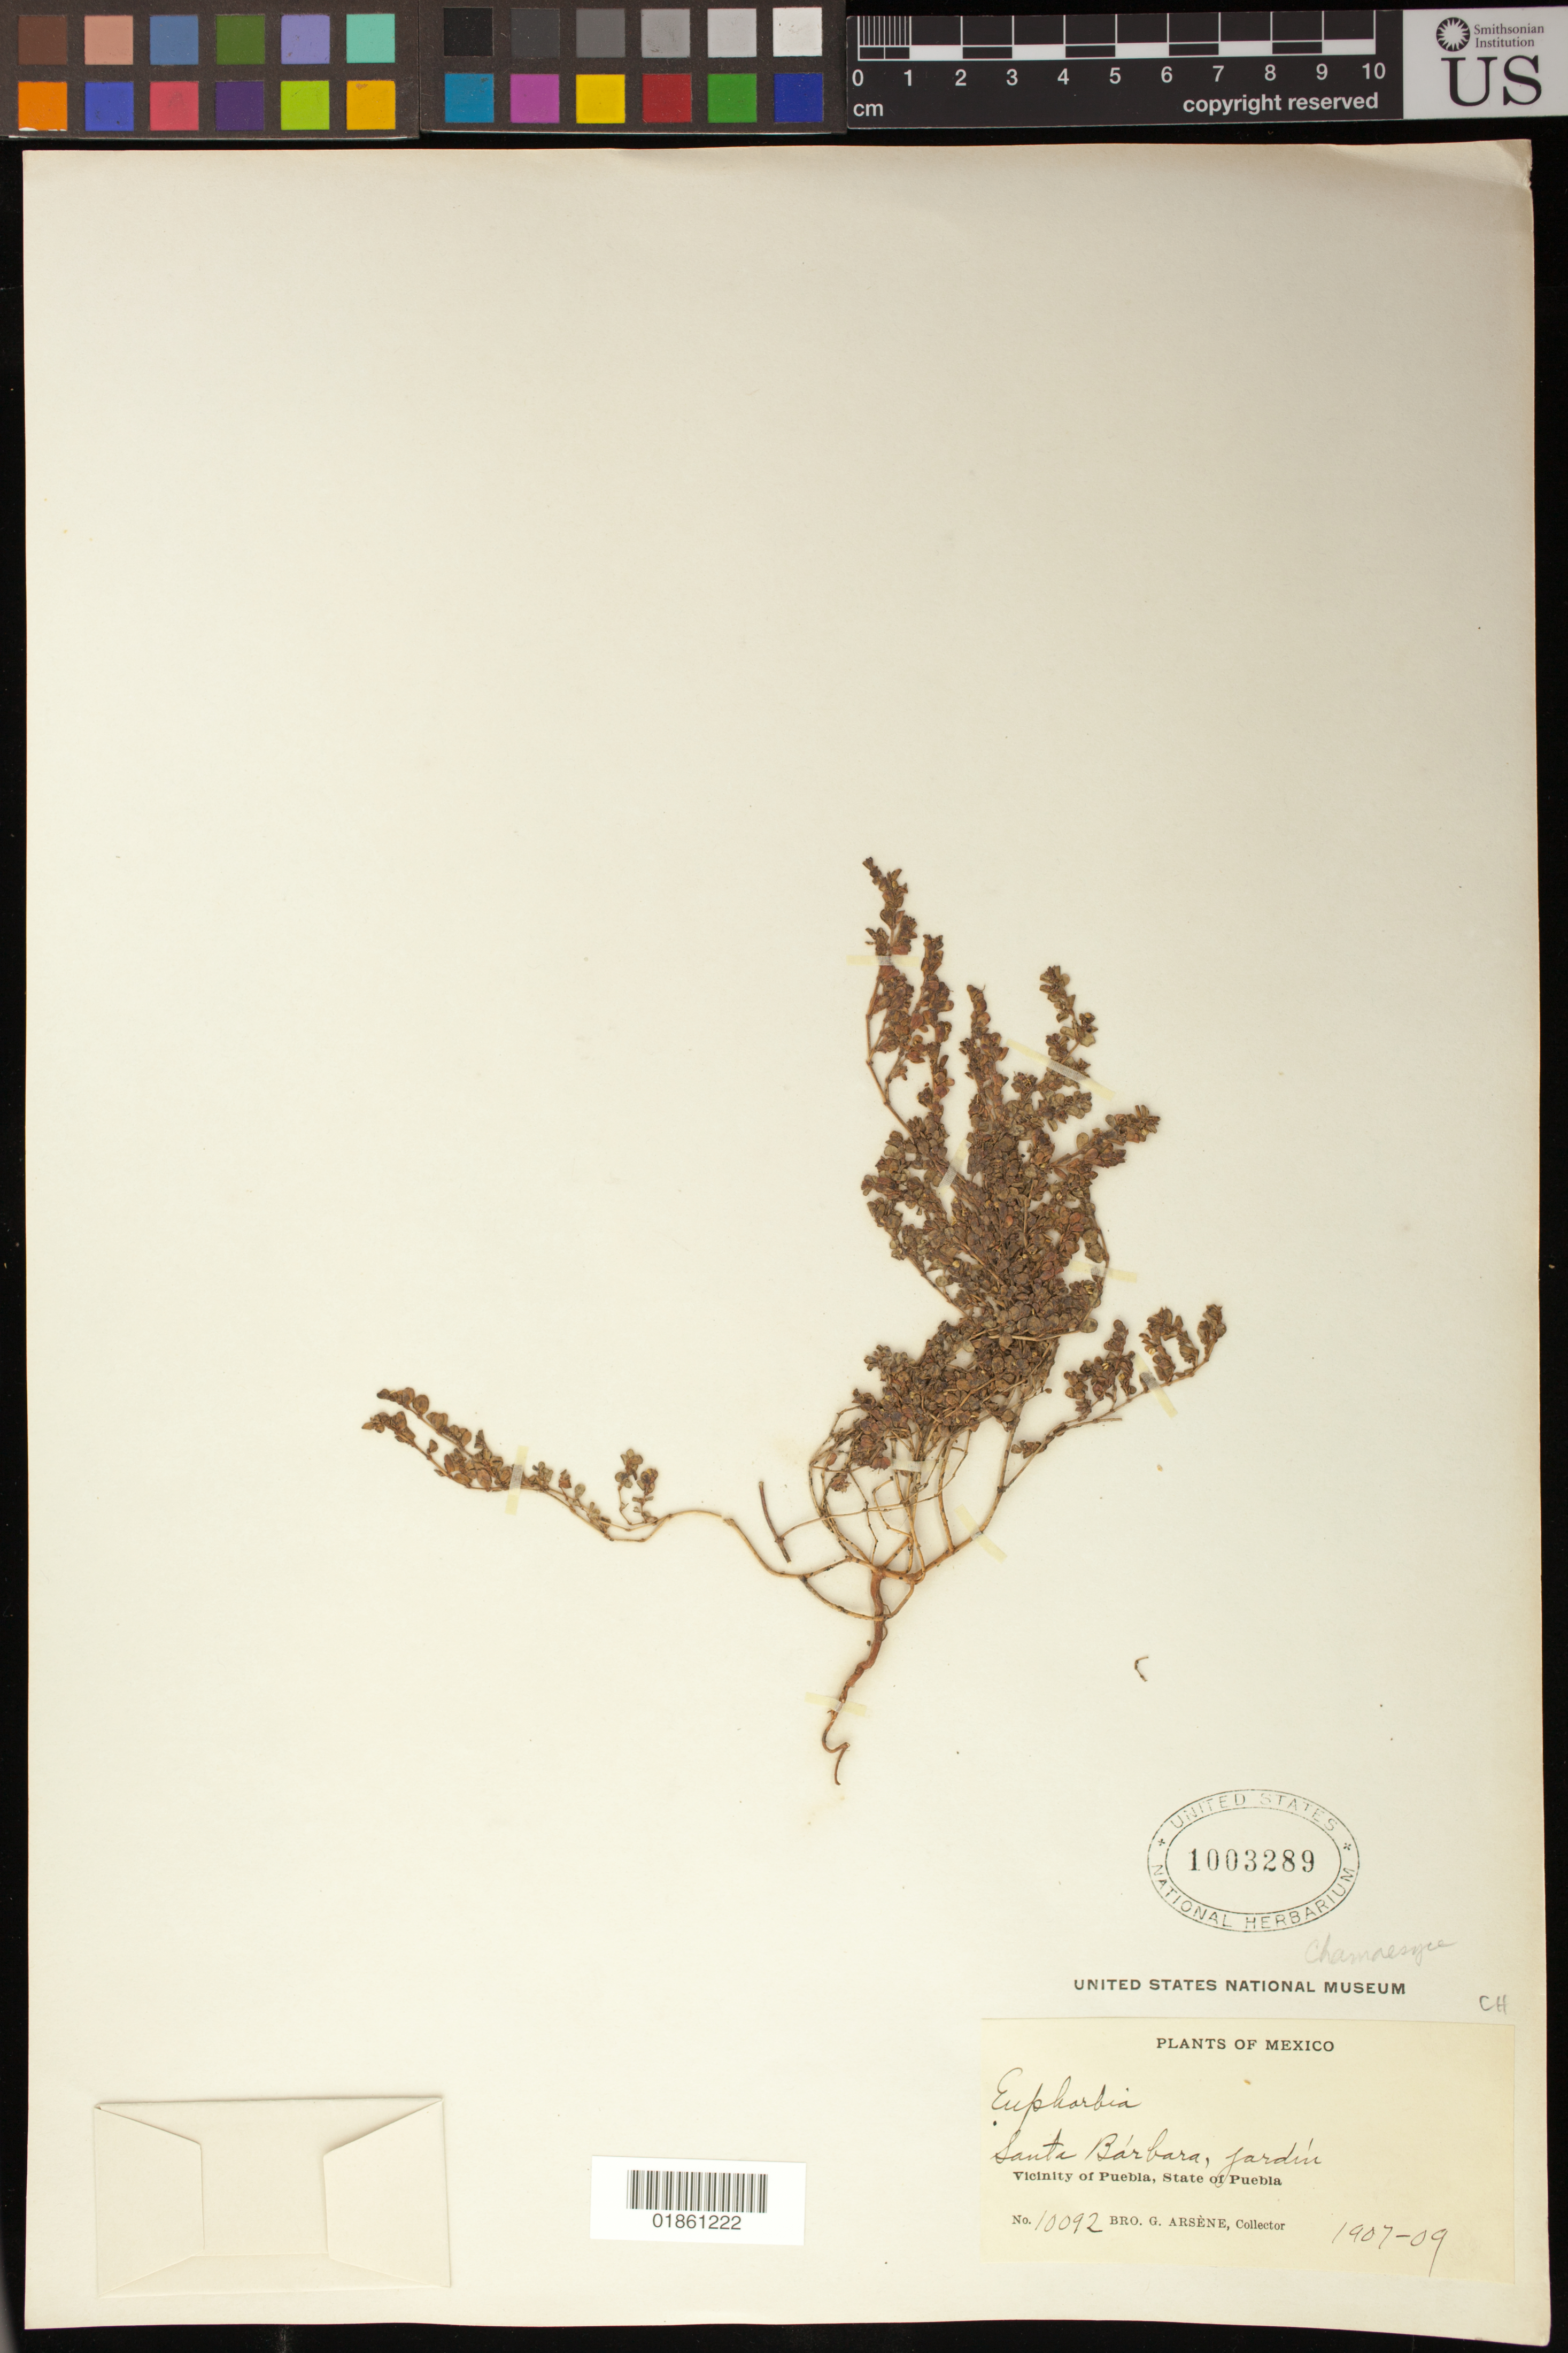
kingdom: Plantae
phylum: Tracheophyta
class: Magnoliopsida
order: Malpighiales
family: Euphorbiaceae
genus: Euphorbia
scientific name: Euphorbia sp.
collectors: Bro. G. Arsène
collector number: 10092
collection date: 1907-09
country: Mexico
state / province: Puebla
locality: Vicinity of Puebla; Santa Barbara, jardin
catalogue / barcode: US 1003289